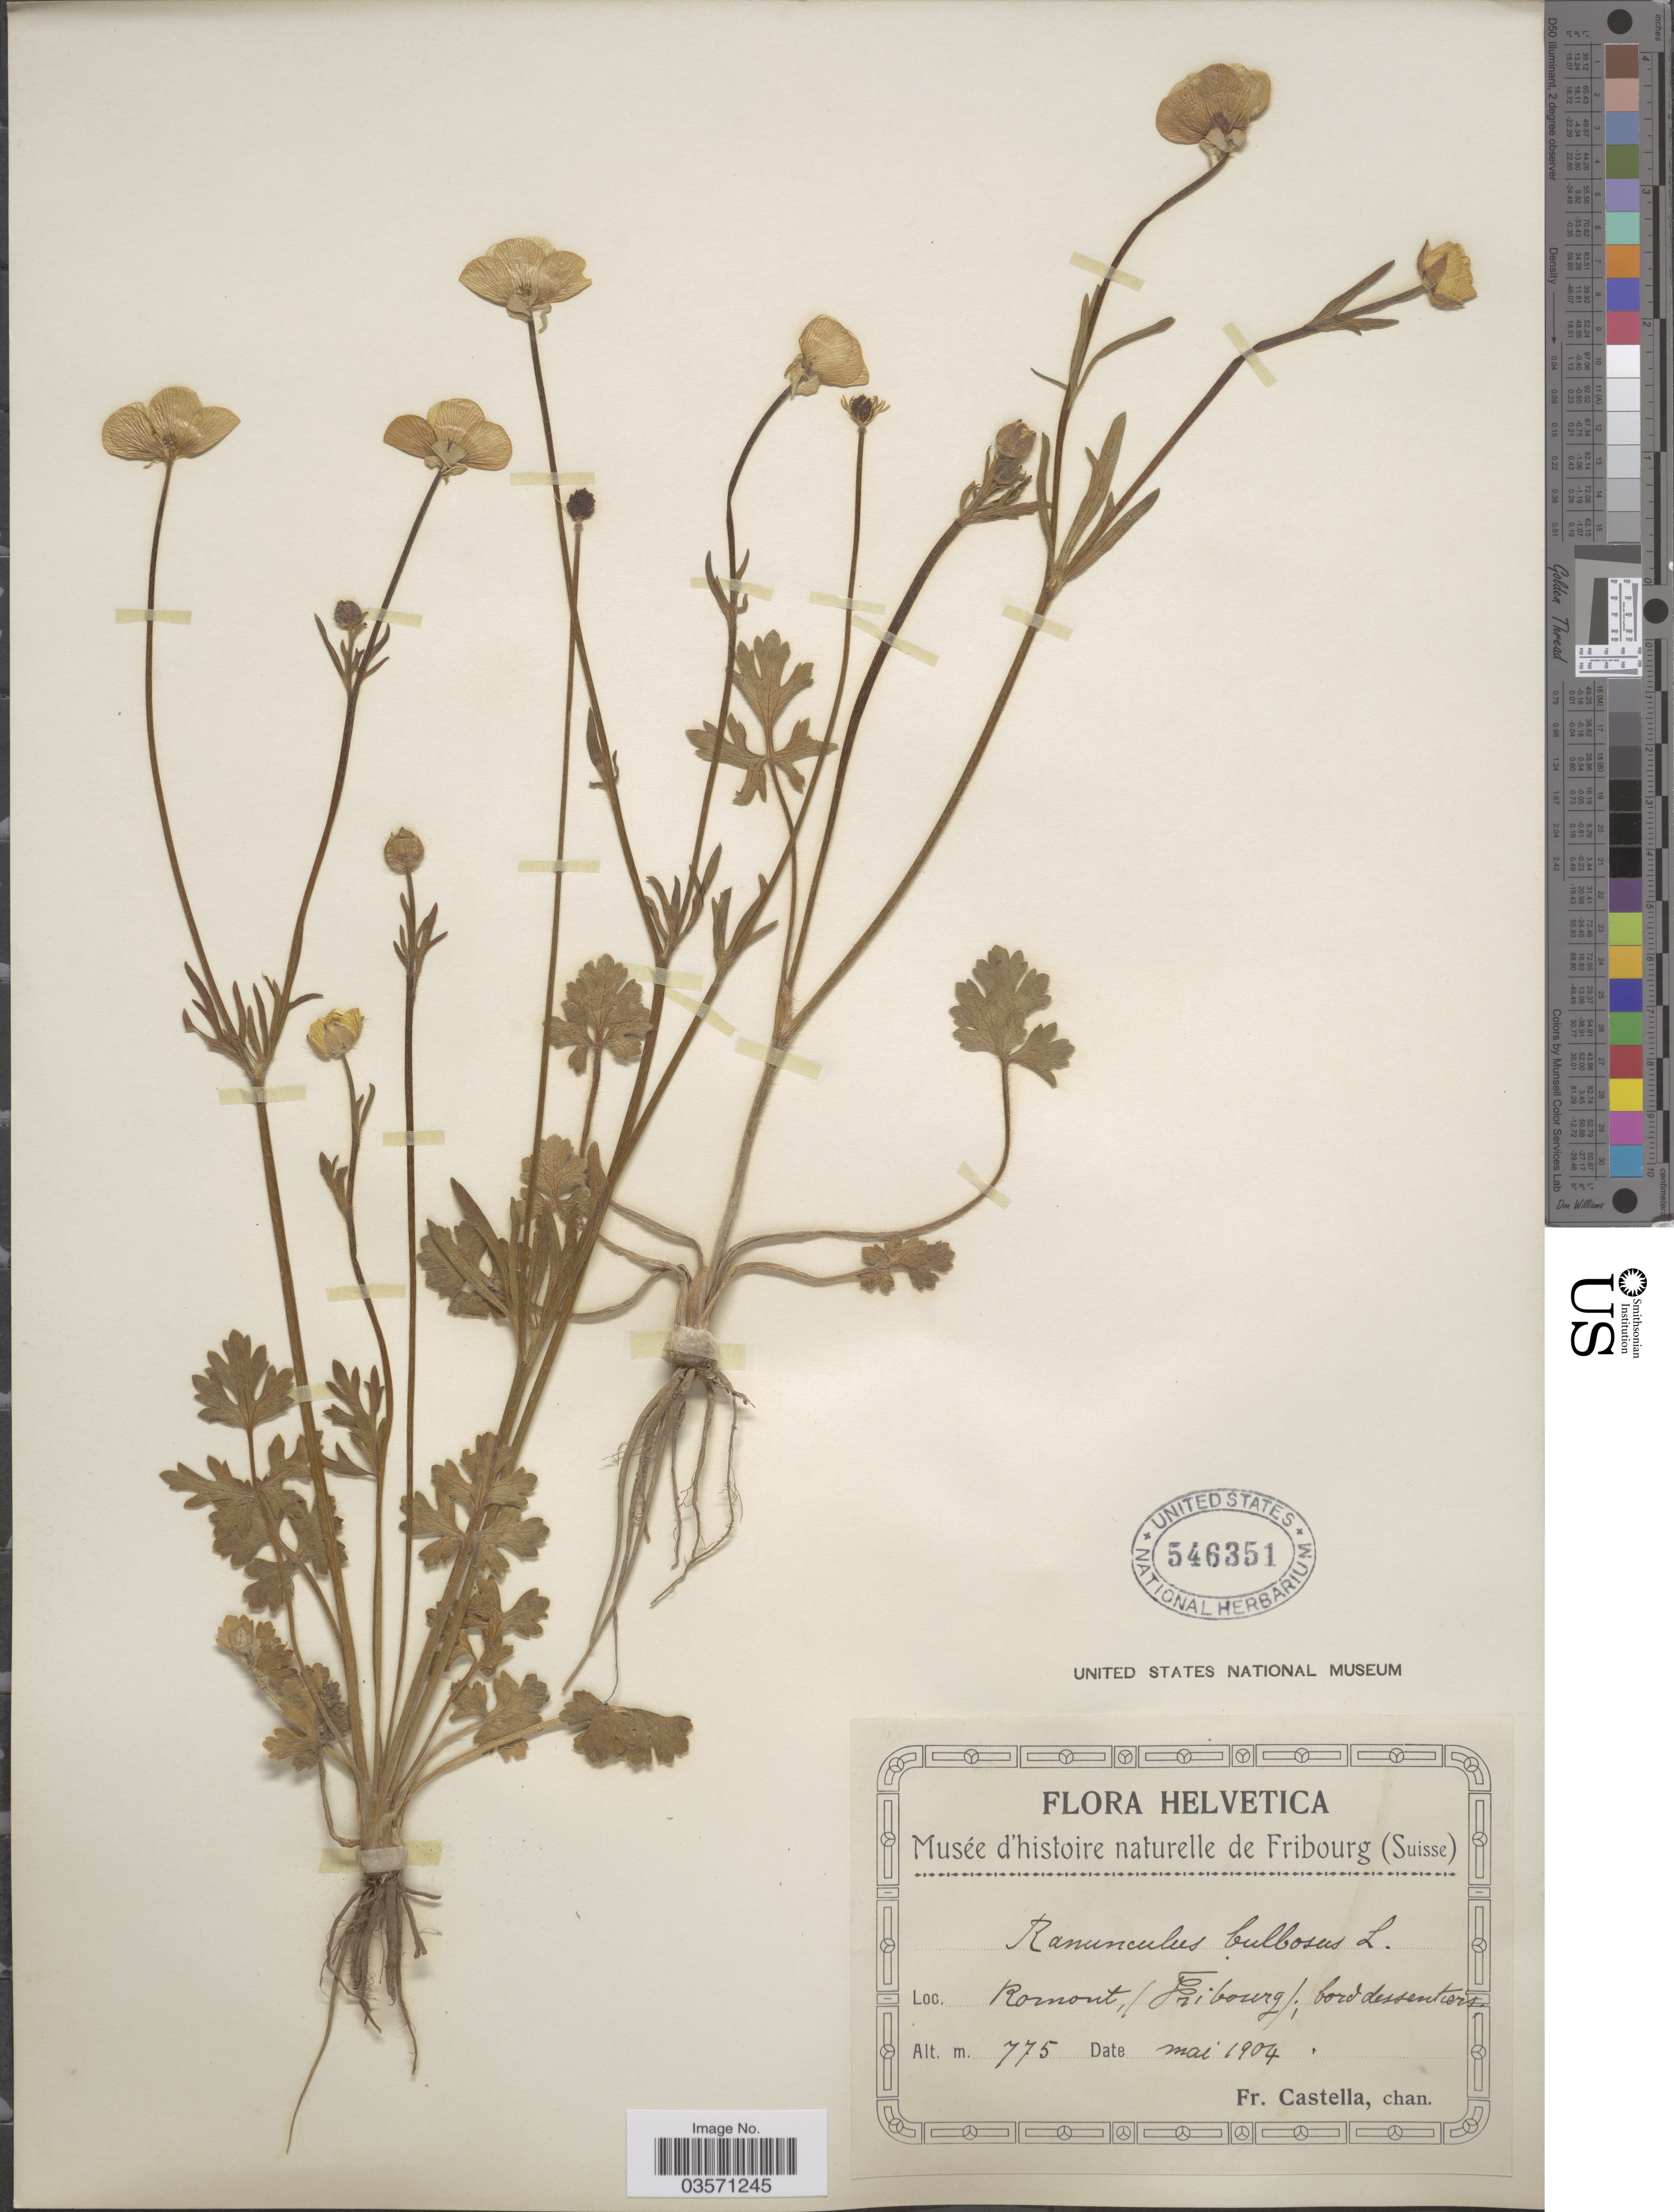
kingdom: Plantae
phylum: Tracheophyta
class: Magnoliopsida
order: Ranunculales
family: Ranunculaceae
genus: Ranunculus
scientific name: Ranunculus bulbosus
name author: L.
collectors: Fr. Castella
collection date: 1904-05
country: Switzerland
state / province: Fribourg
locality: Helvetica. Romont; bord dessentiers.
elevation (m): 775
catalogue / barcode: US 546351